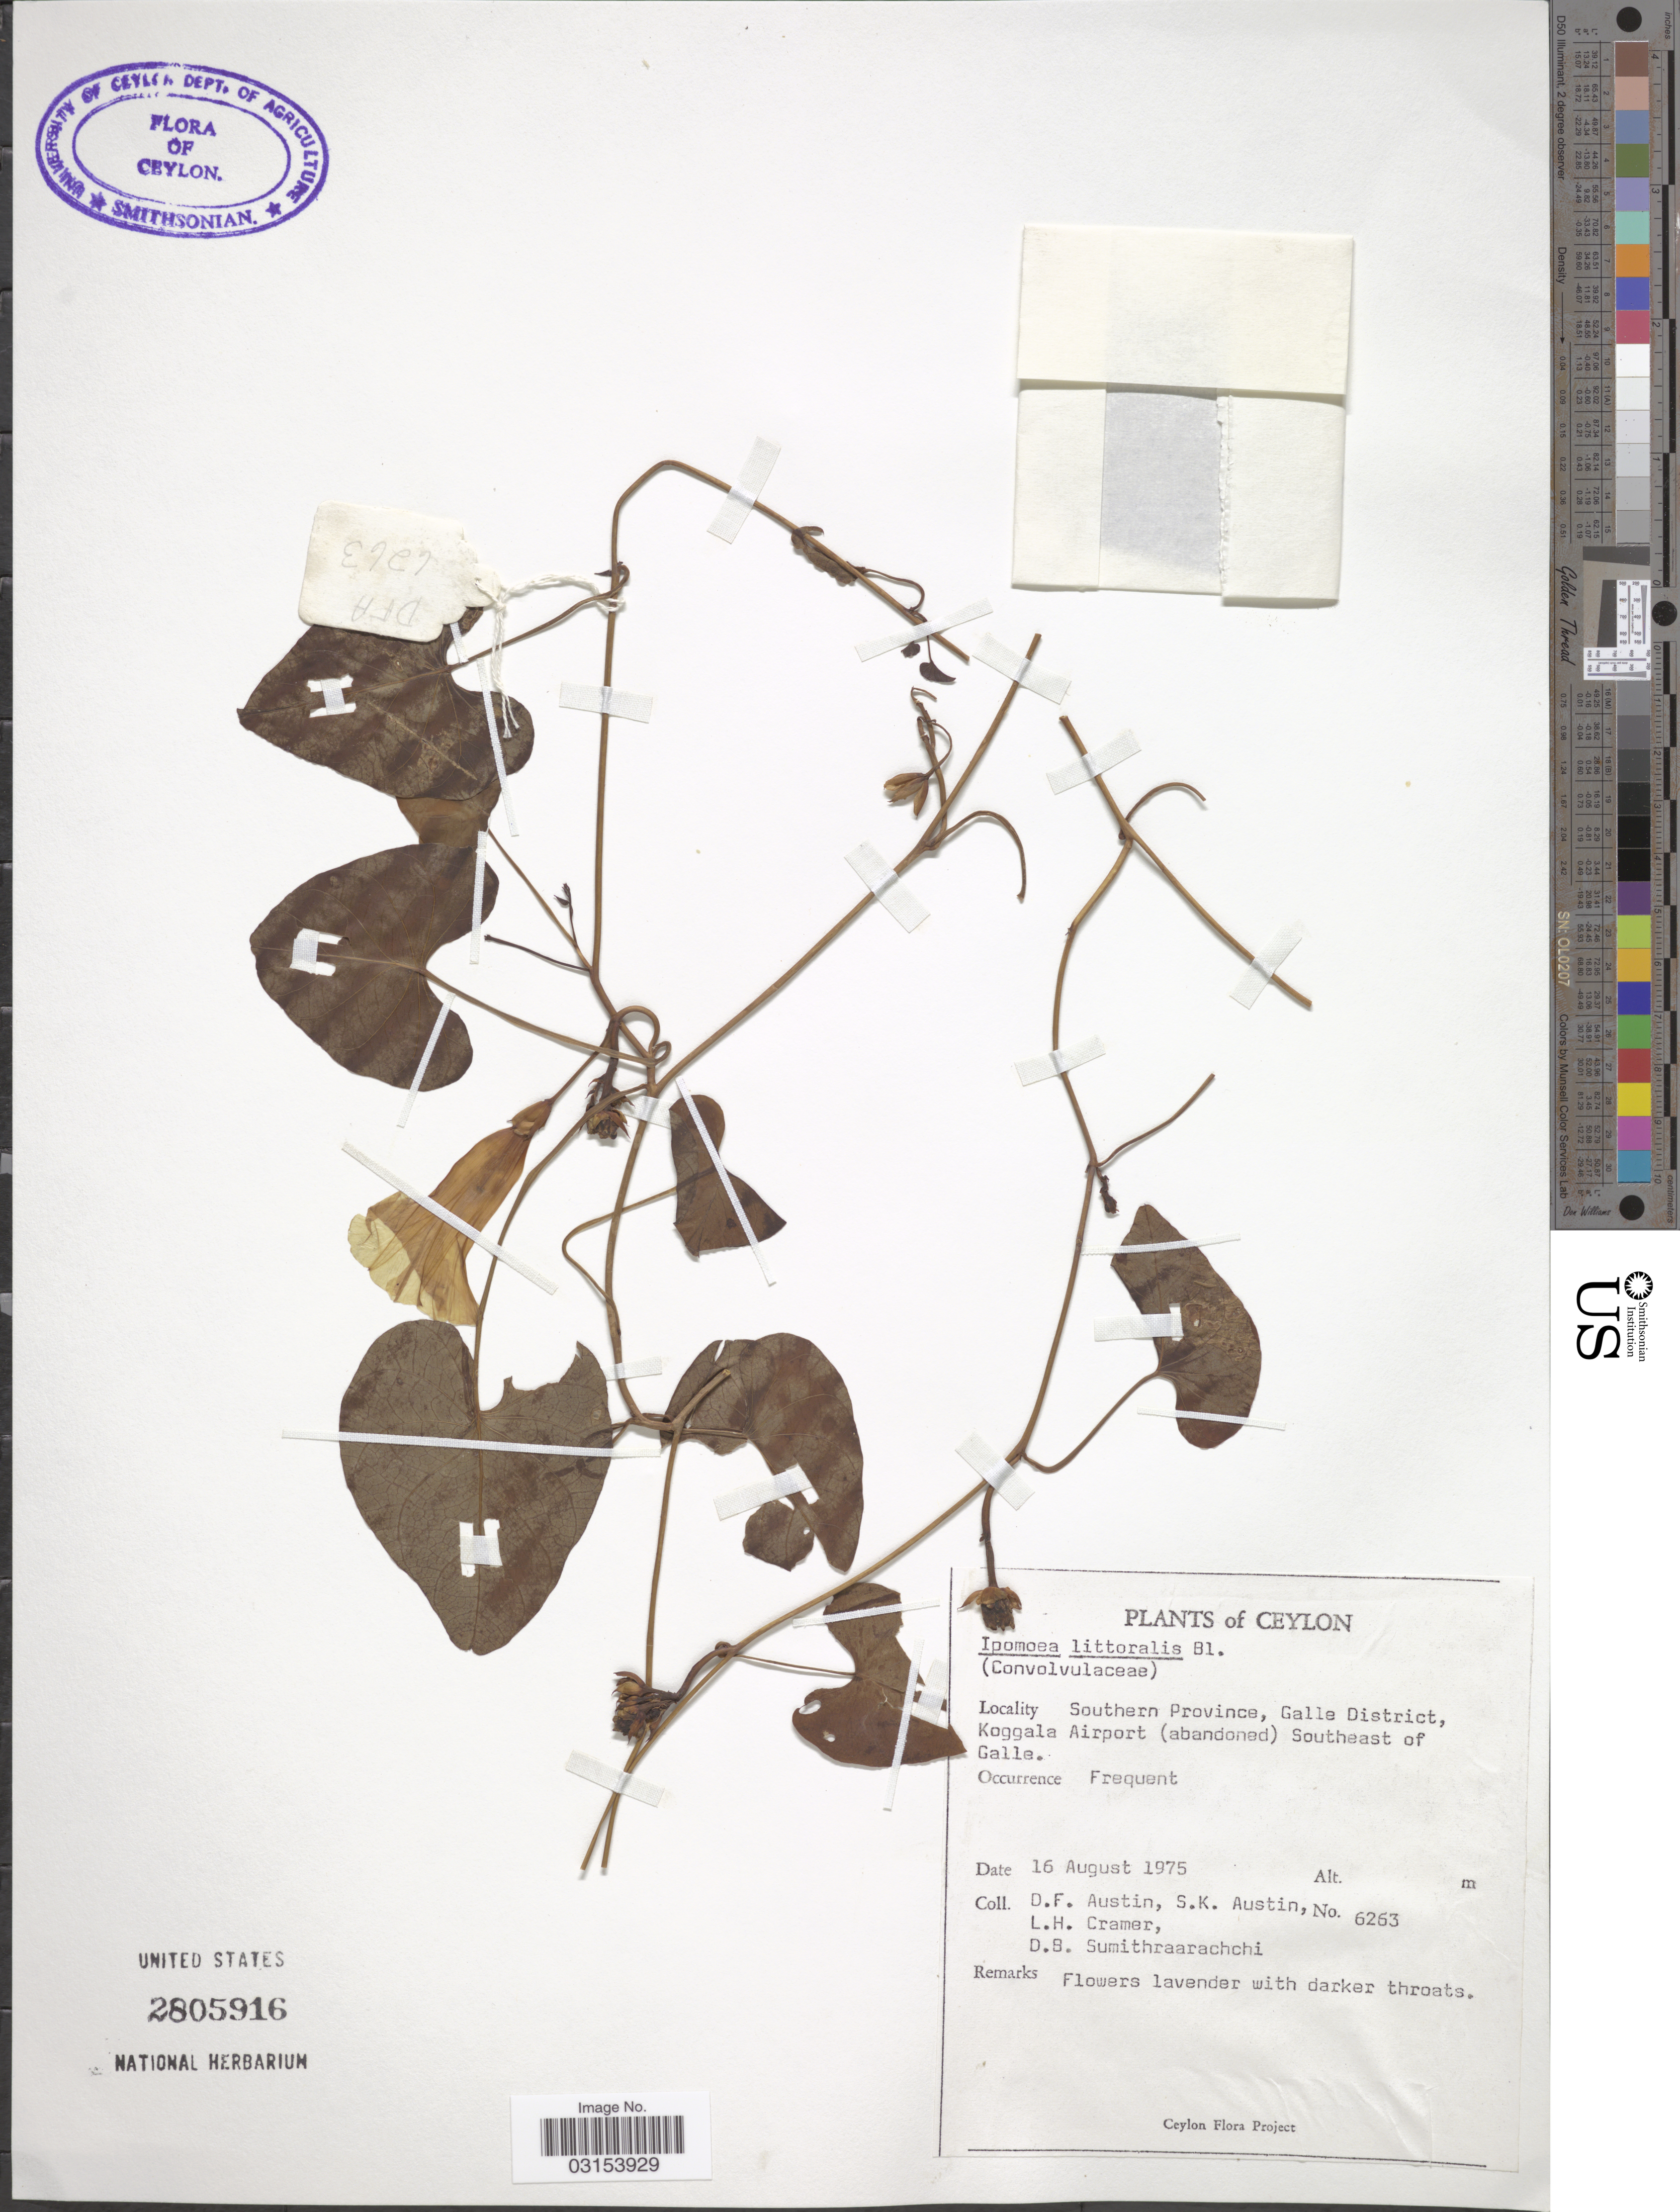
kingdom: Plantae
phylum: Tracheophyta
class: Magnoliopsida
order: Solanales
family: Convolvulaceae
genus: Ipomoea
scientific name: Ipomoea littoralis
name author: Blume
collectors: D. Austin, S. Austin, L. H. Cramer & D. B. Sumithraarachchi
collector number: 6263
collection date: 1975-08-16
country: Sri Lanka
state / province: Southern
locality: Ceylon. Galle District, Koggala Airport (abandoned) Southeast of Galle.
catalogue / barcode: US 2805916